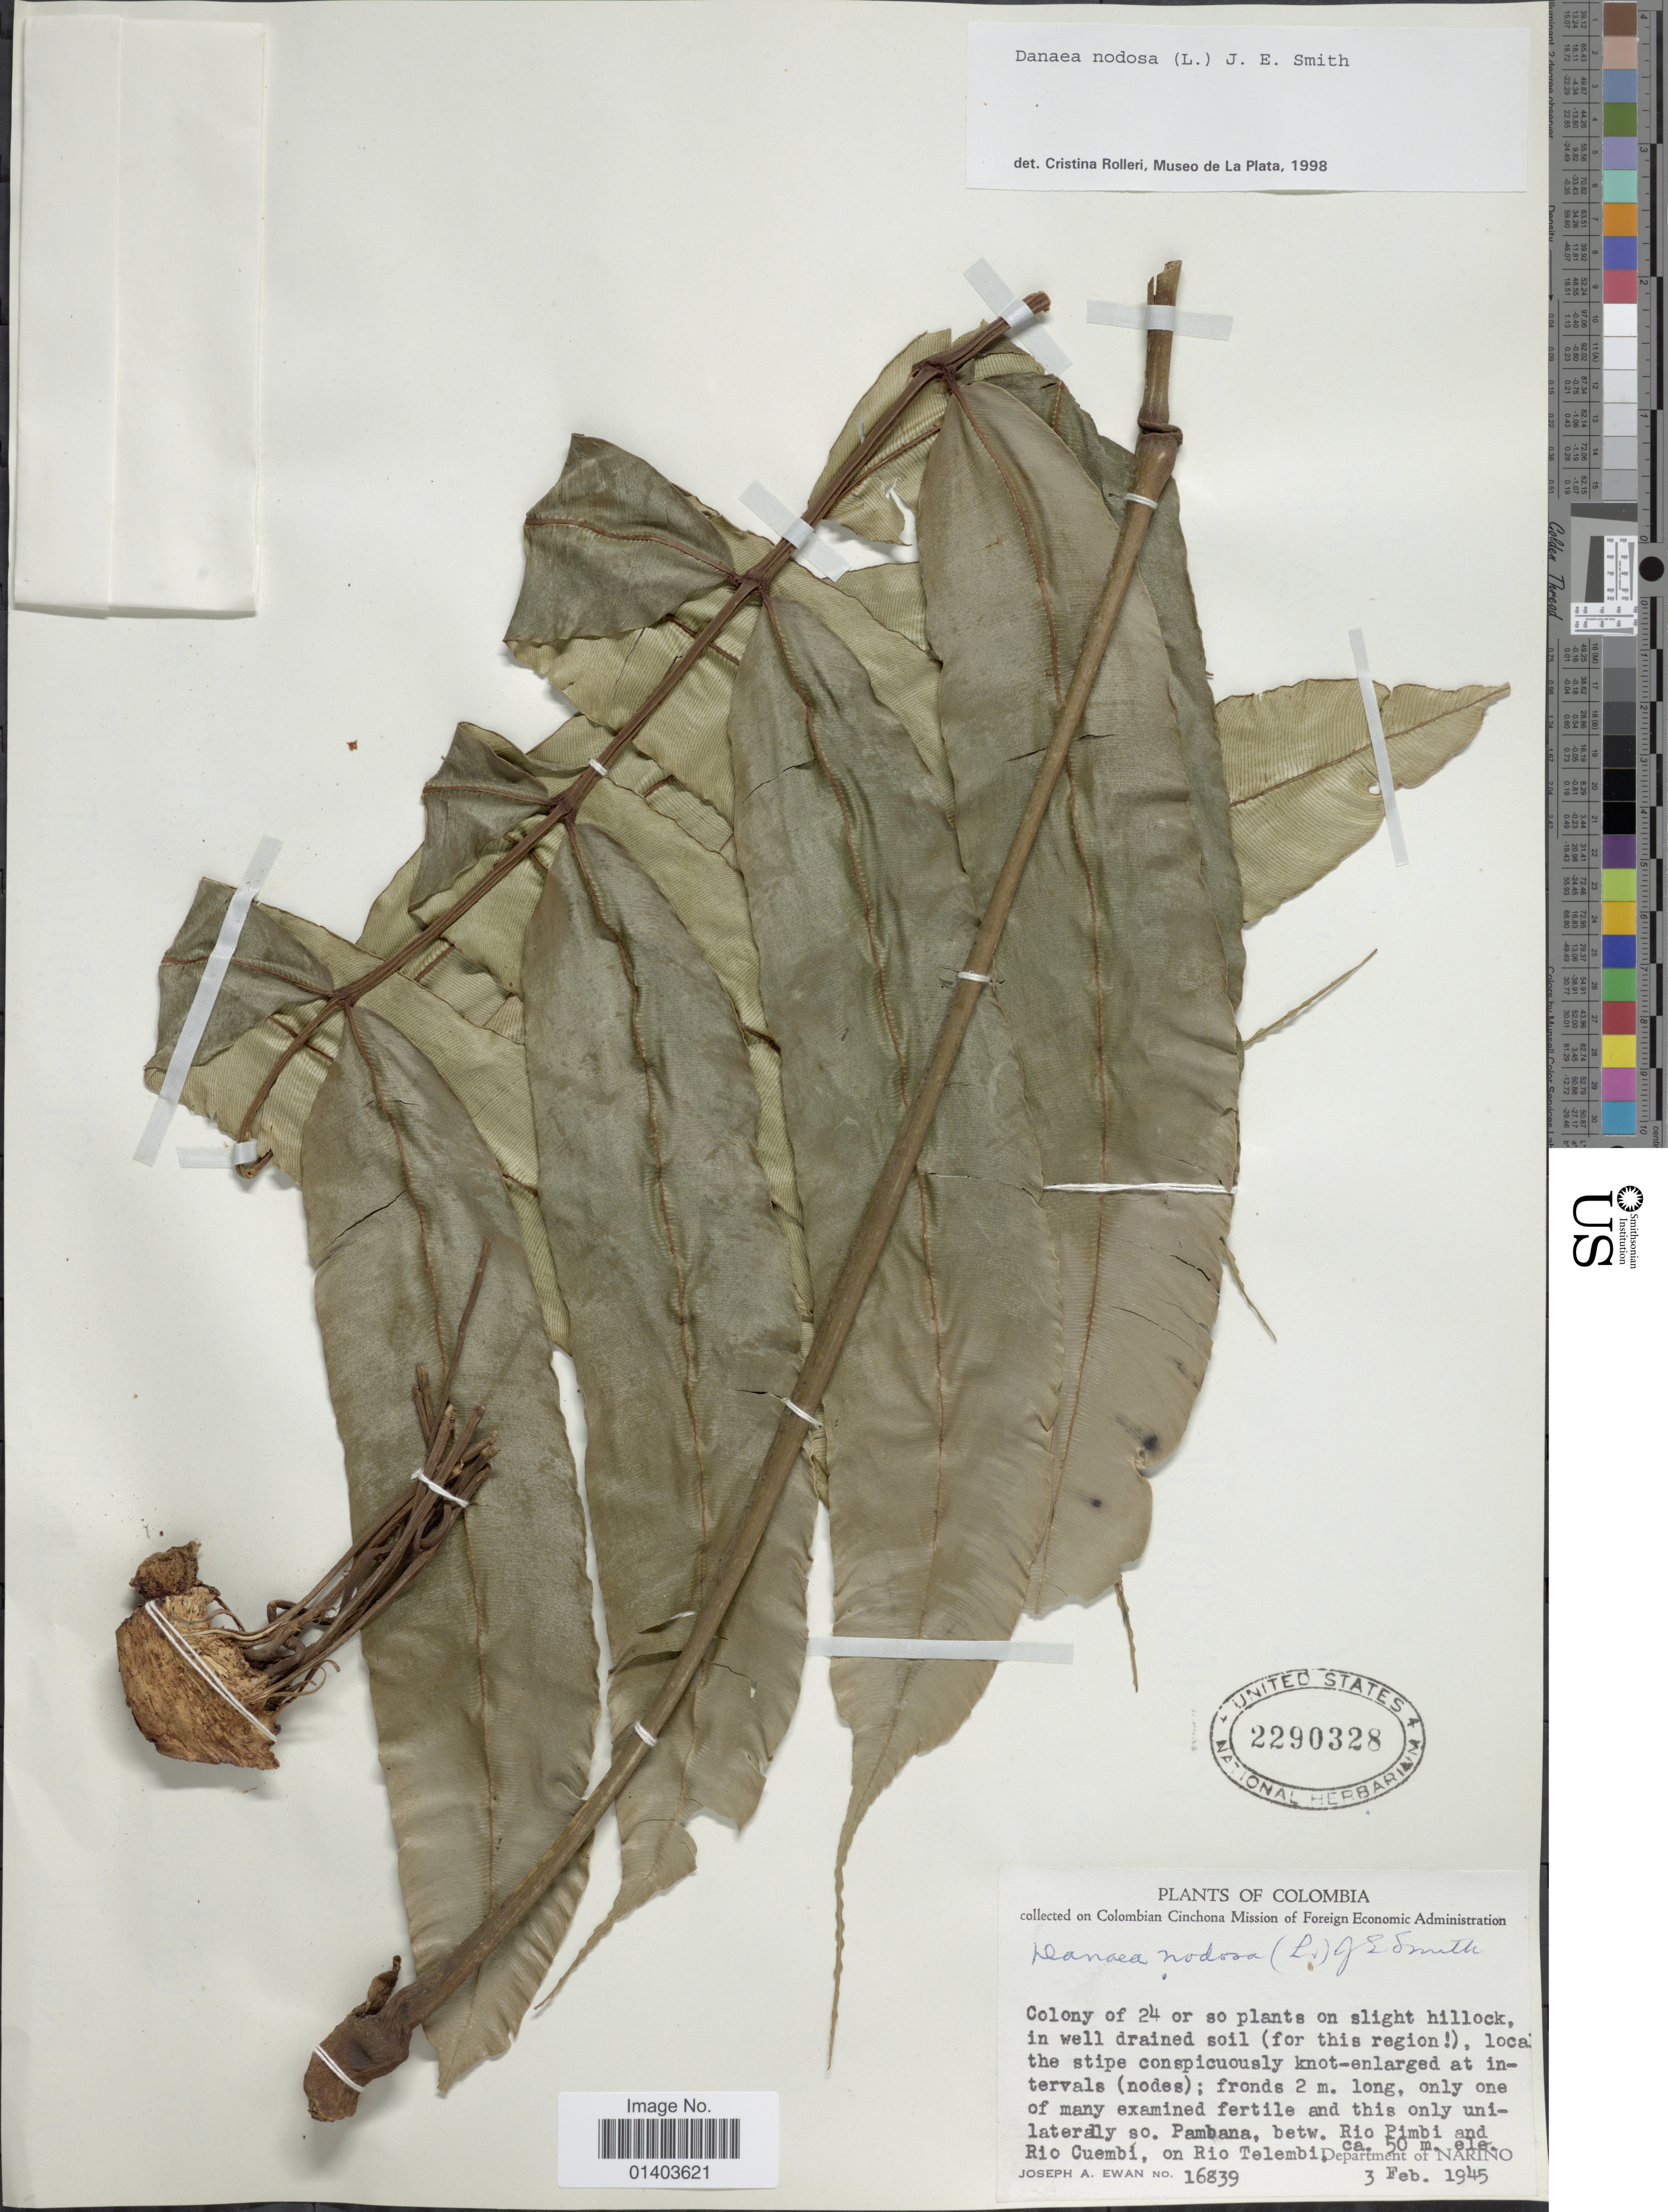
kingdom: Plantae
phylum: Tracheophyta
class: Polypodiopsida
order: Marattiales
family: Marattiaceae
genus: Danaea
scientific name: Danaea nodosa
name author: (L.) Sm.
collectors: J. A. Ewan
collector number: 16839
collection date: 1945-02-03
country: Colombia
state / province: Nariño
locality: Pambana, betw Rio Pimbi and Rio Cuembi, on Rio Telembi, Department of Nariño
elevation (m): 50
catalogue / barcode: US 2290328